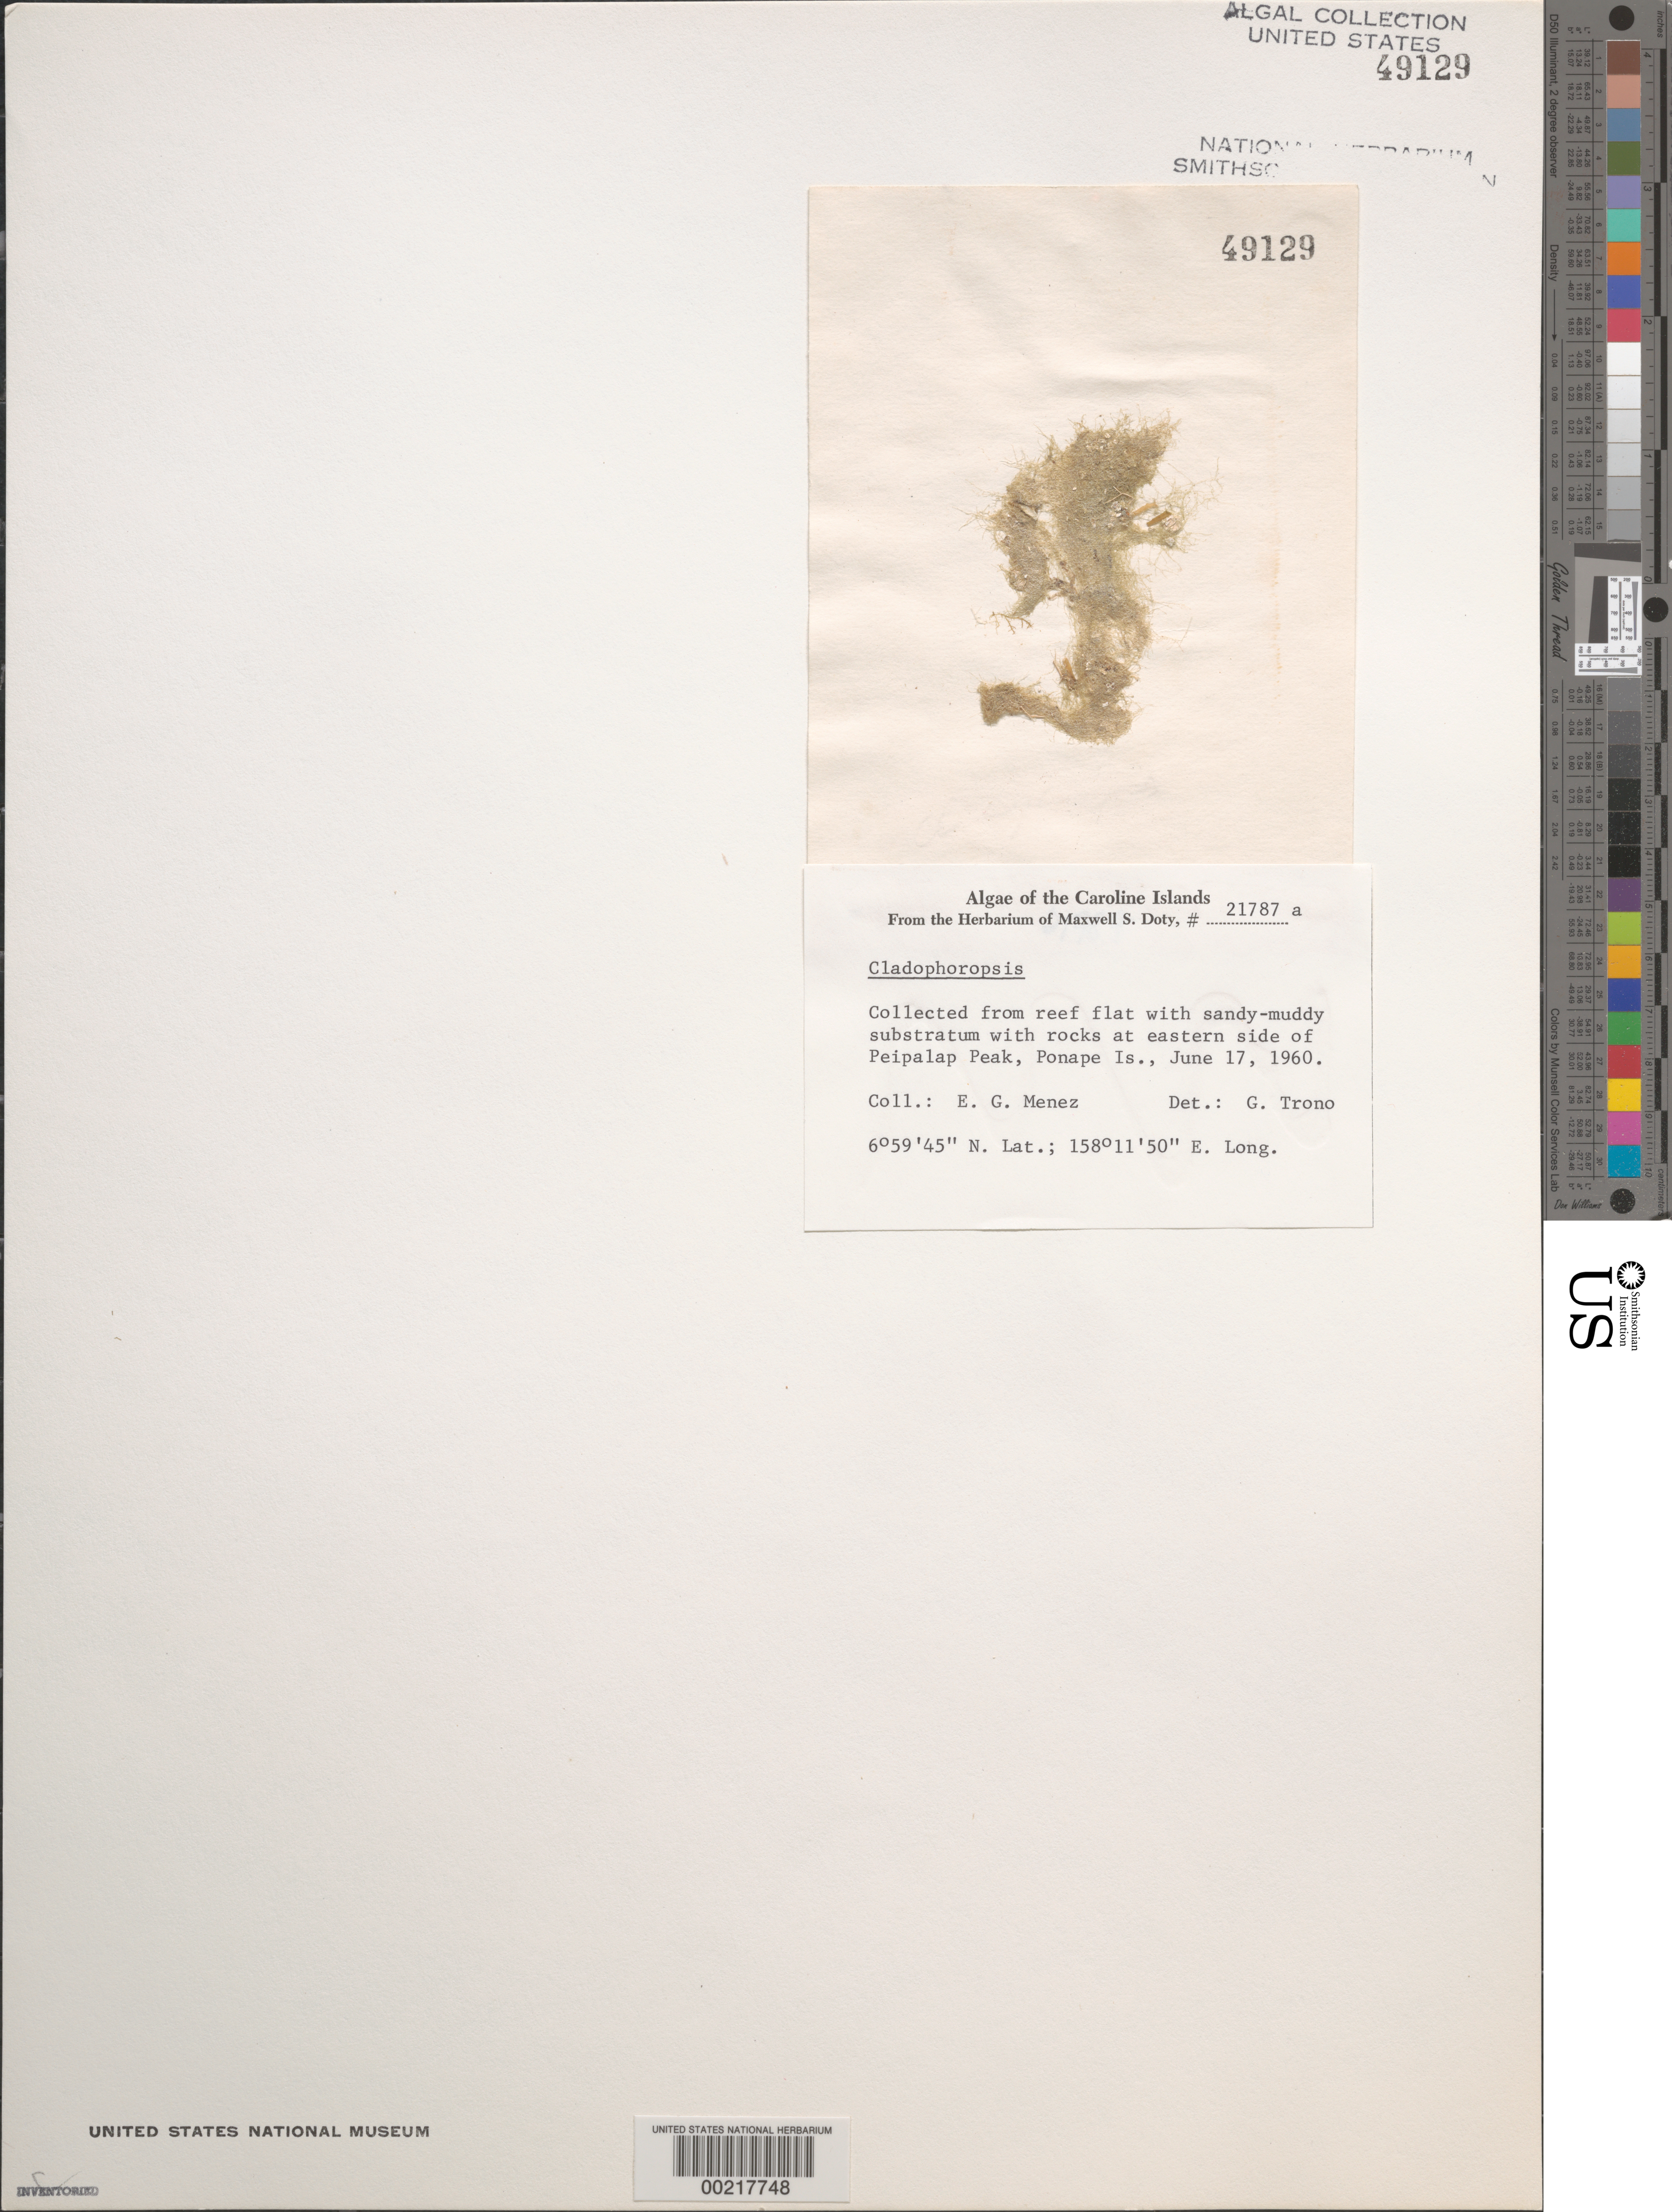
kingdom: Plantae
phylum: Chlorophyta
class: Ulvophyceae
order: Siphonocladales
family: Boodleaceae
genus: Cladophoropsis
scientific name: Cladophoropsis sp.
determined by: Trono, Gavino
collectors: Meñez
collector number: MSD 21787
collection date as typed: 17 Jun 1960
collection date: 1960-06-17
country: Micronesia, Federated States of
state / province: Pohnpei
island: Pohnpei [Ponape]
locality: Peipalap Peak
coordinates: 6 59' 45" N, 158 11' 50" E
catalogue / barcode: US 49129